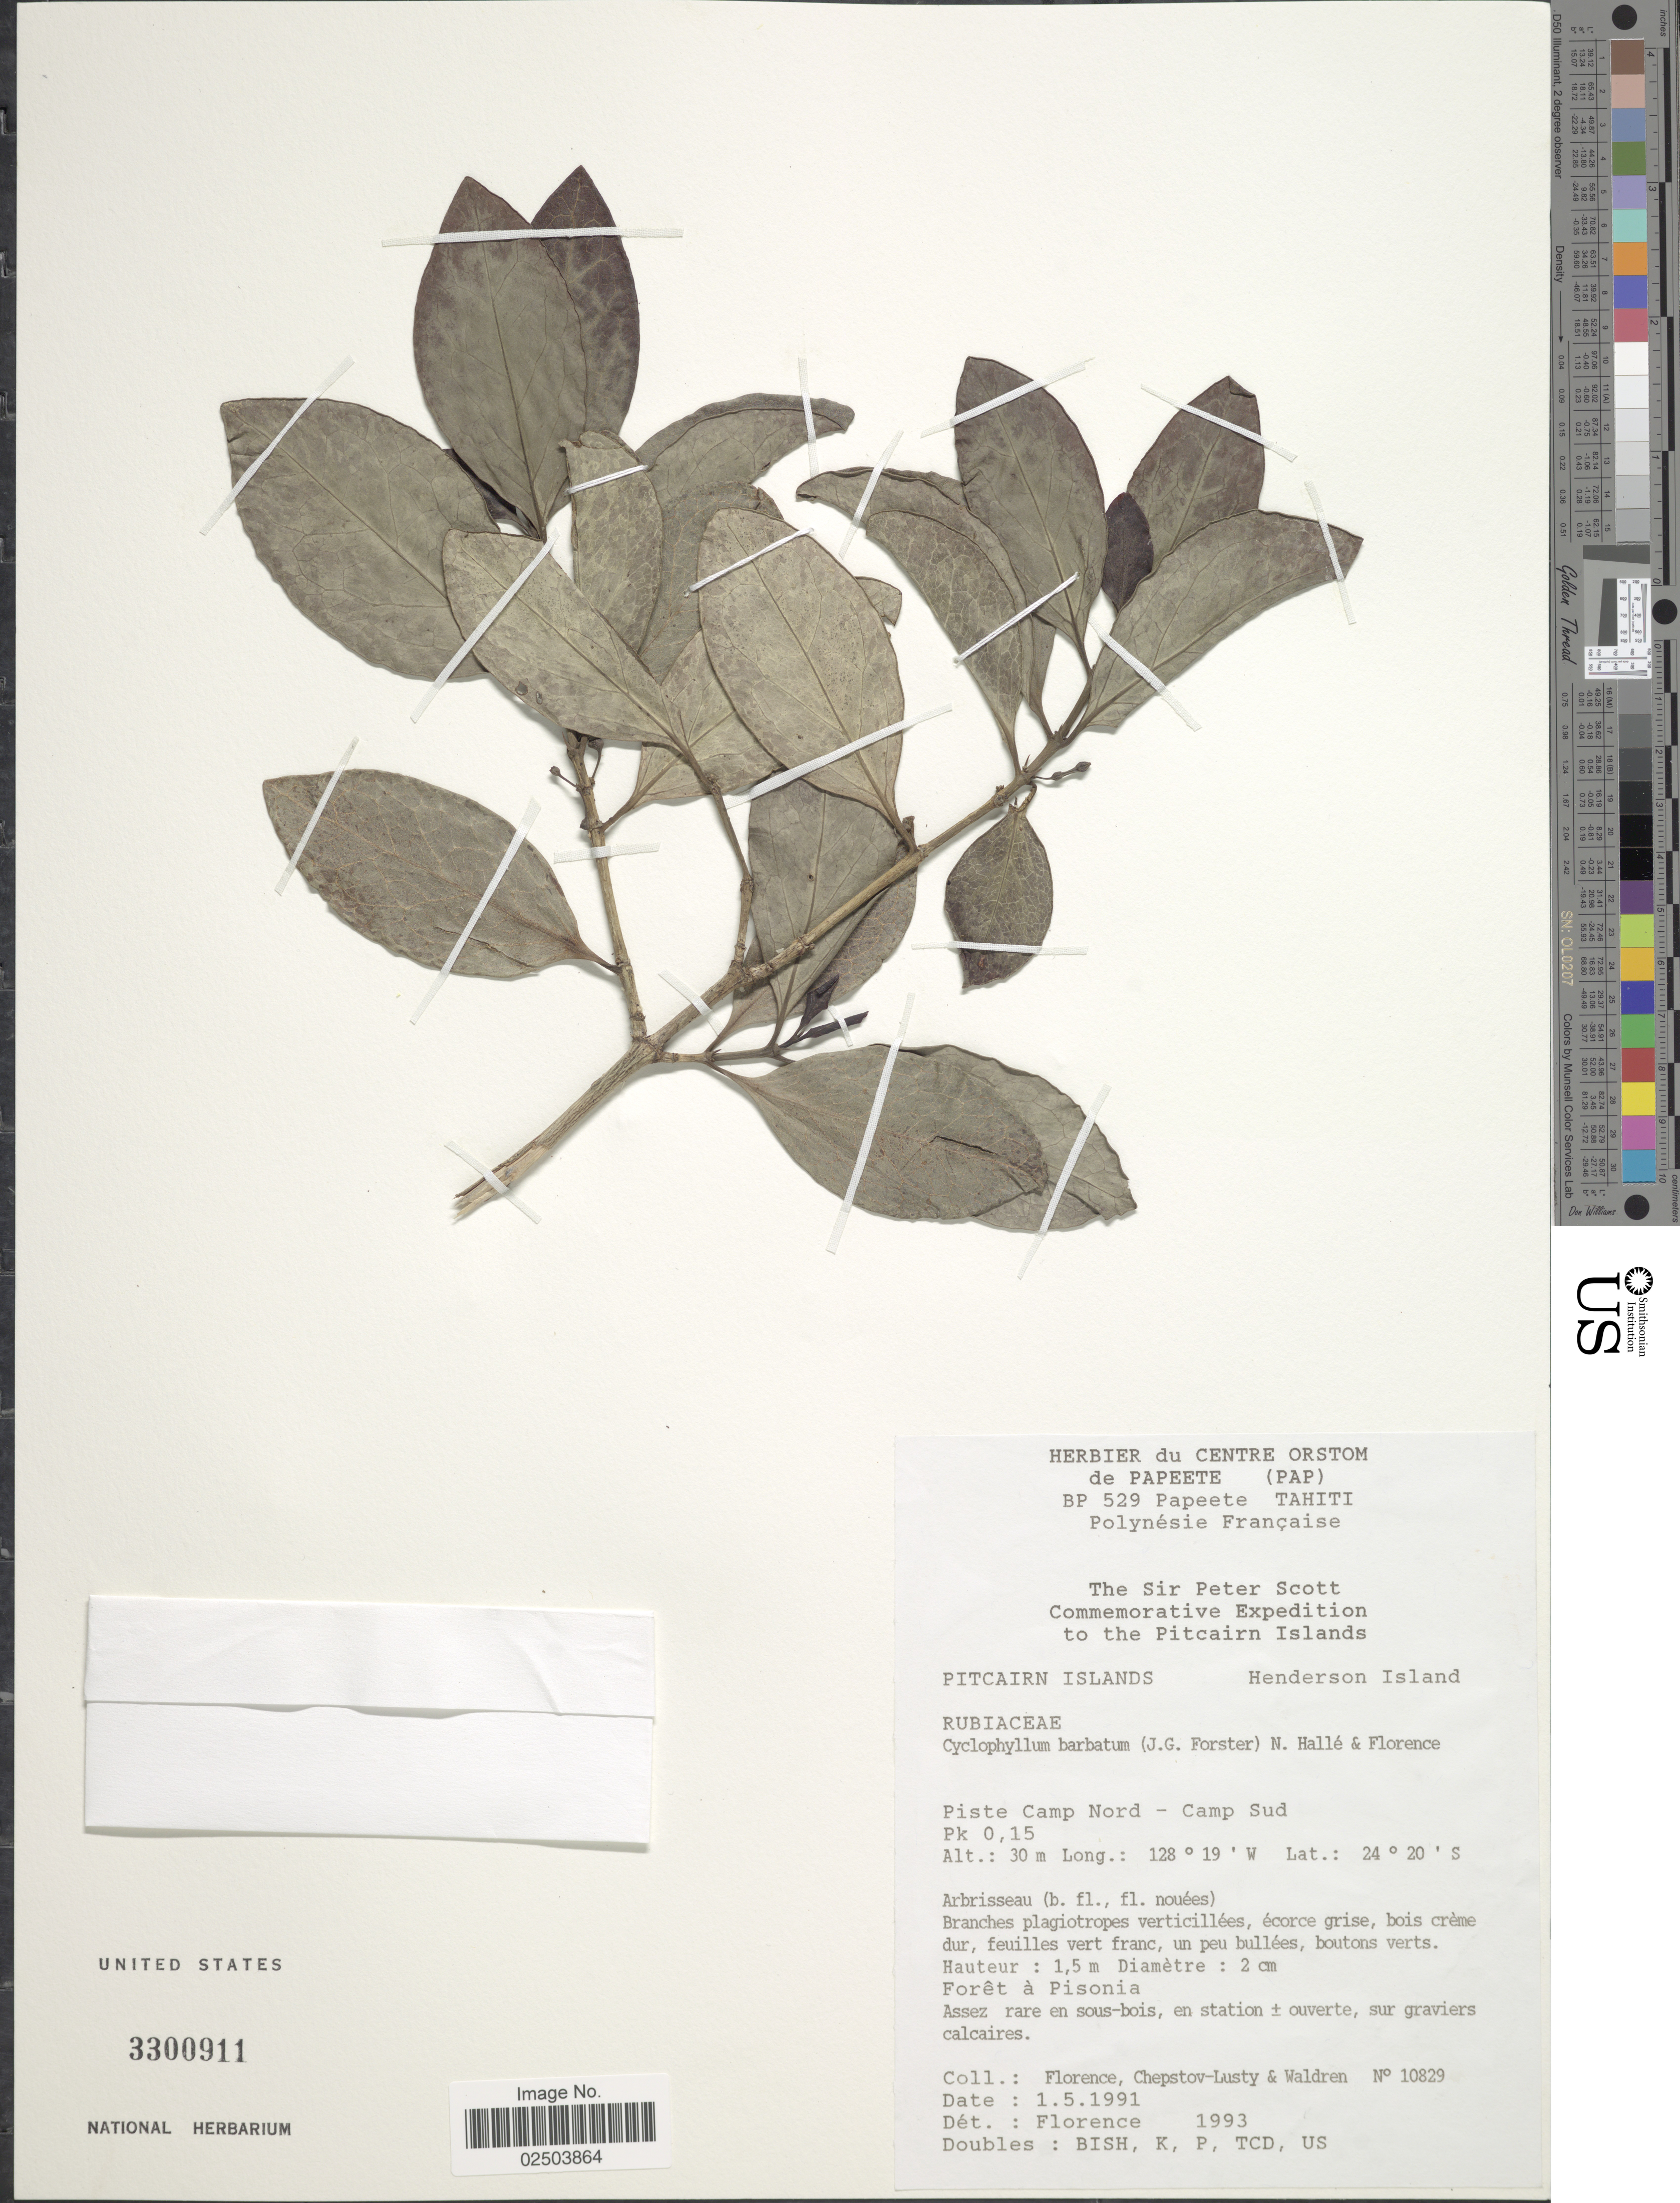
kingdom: Plantae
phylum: Tracheophyta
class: Magnoliopsida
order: Gentianales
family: Rubiaceae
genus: Cyclophyllum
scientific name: Cyclophyllum barbatum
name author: (G. Forst.) N. Hallé & J. Florence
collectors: -. Florence, -. Chepstov-lusty & Waldren, --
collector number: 10829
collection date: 1991-05-01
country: Pitcairn Islands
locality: Henderson Island. Piste Camp Nord - Camp Sud, Pk 0.15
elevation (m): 30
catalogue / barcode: US 3300911